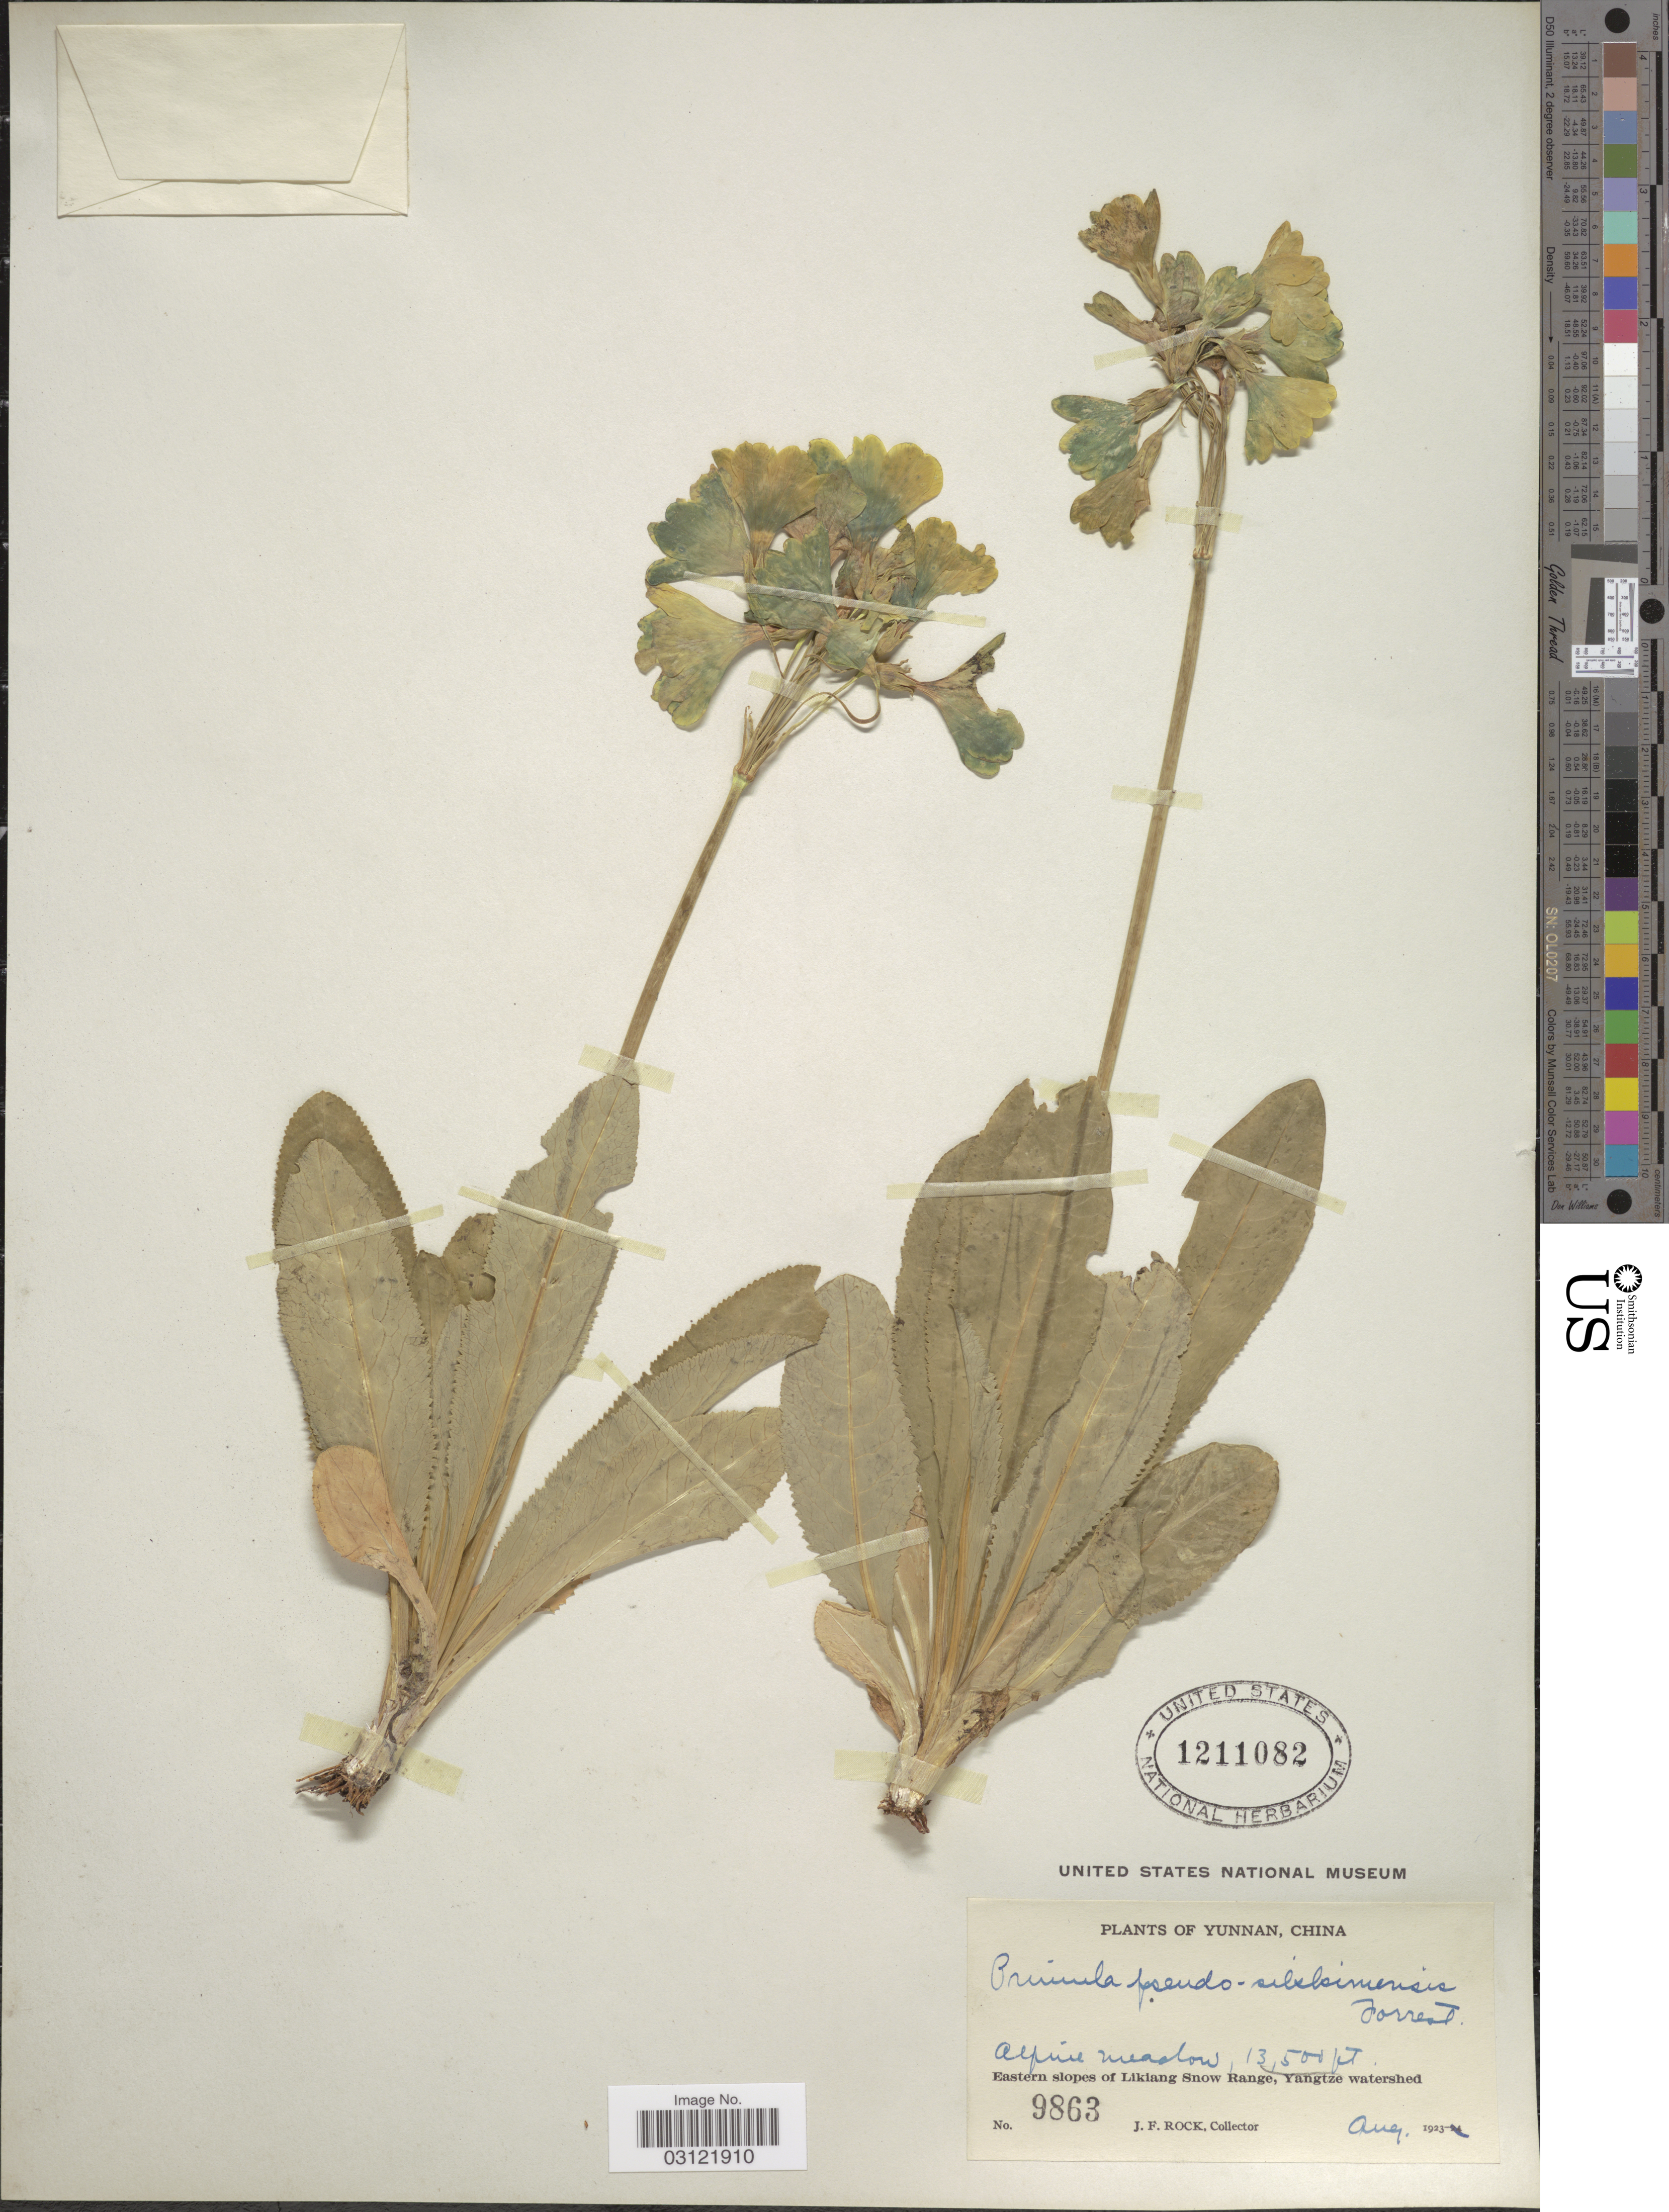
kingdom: Plantae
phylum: Tracheophyta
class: Magnoliopsida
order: Ericales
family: Primulaceae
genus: Primula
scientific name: Primula pseudosikkimensis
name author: Forrest ex Diels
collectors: J. Rock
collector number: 9863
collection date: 1923-08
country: China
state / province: Yunnan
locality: Eastern slopes of Likiang Snow Range, Yangtze watershed.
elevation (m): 4115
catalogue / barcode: US 1211082